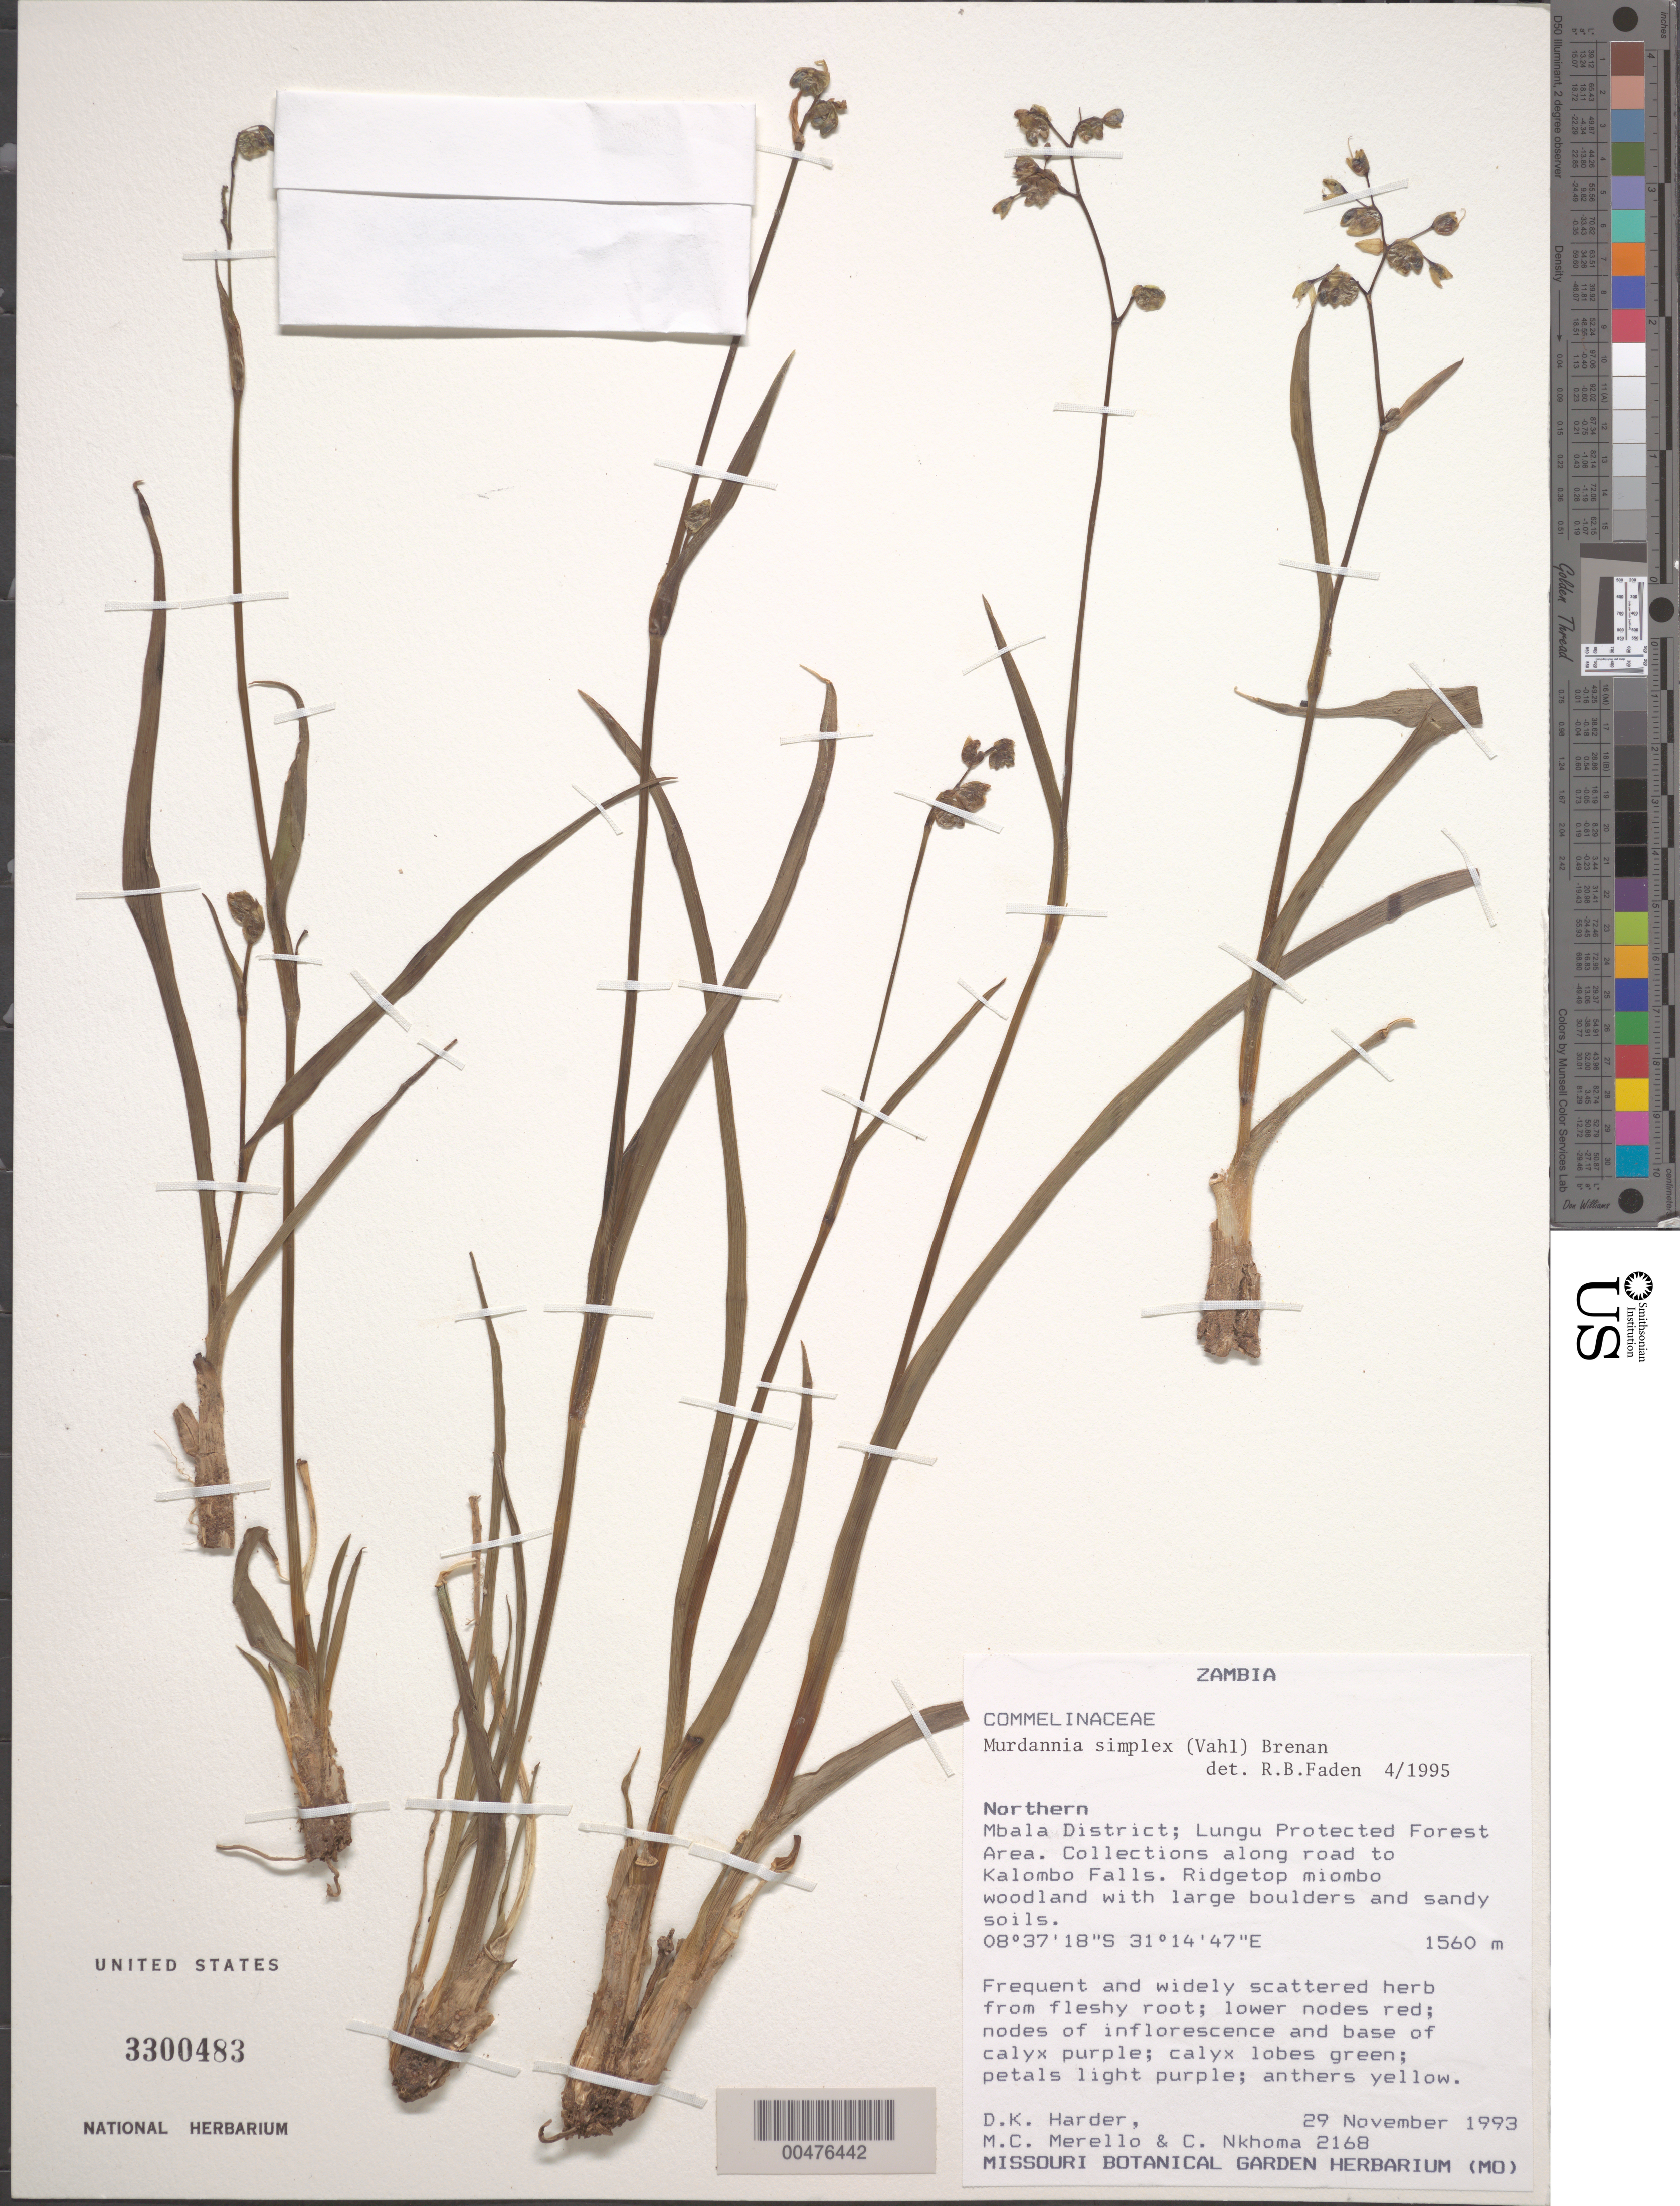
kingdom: Plantae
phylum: Tracheophyta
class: Liliopsida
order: Commelinales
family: Commelinaceae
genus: Murdannia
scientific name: Murdannia simplex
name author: (Vahl) Brenan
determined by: Faden, Robert B., (US), Smithsonian Institution - National Museum of Natural History (UNITED STATES)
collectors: D. Harder, M. Merello & C. Nkhoma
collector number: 2168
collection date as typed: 29 Nov 1993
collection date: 1993-11-29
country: Zambia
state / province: Northern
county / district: Mbala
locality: Lungu protected forest area, kalombo falls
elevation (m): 1560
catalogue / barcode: US 3300483